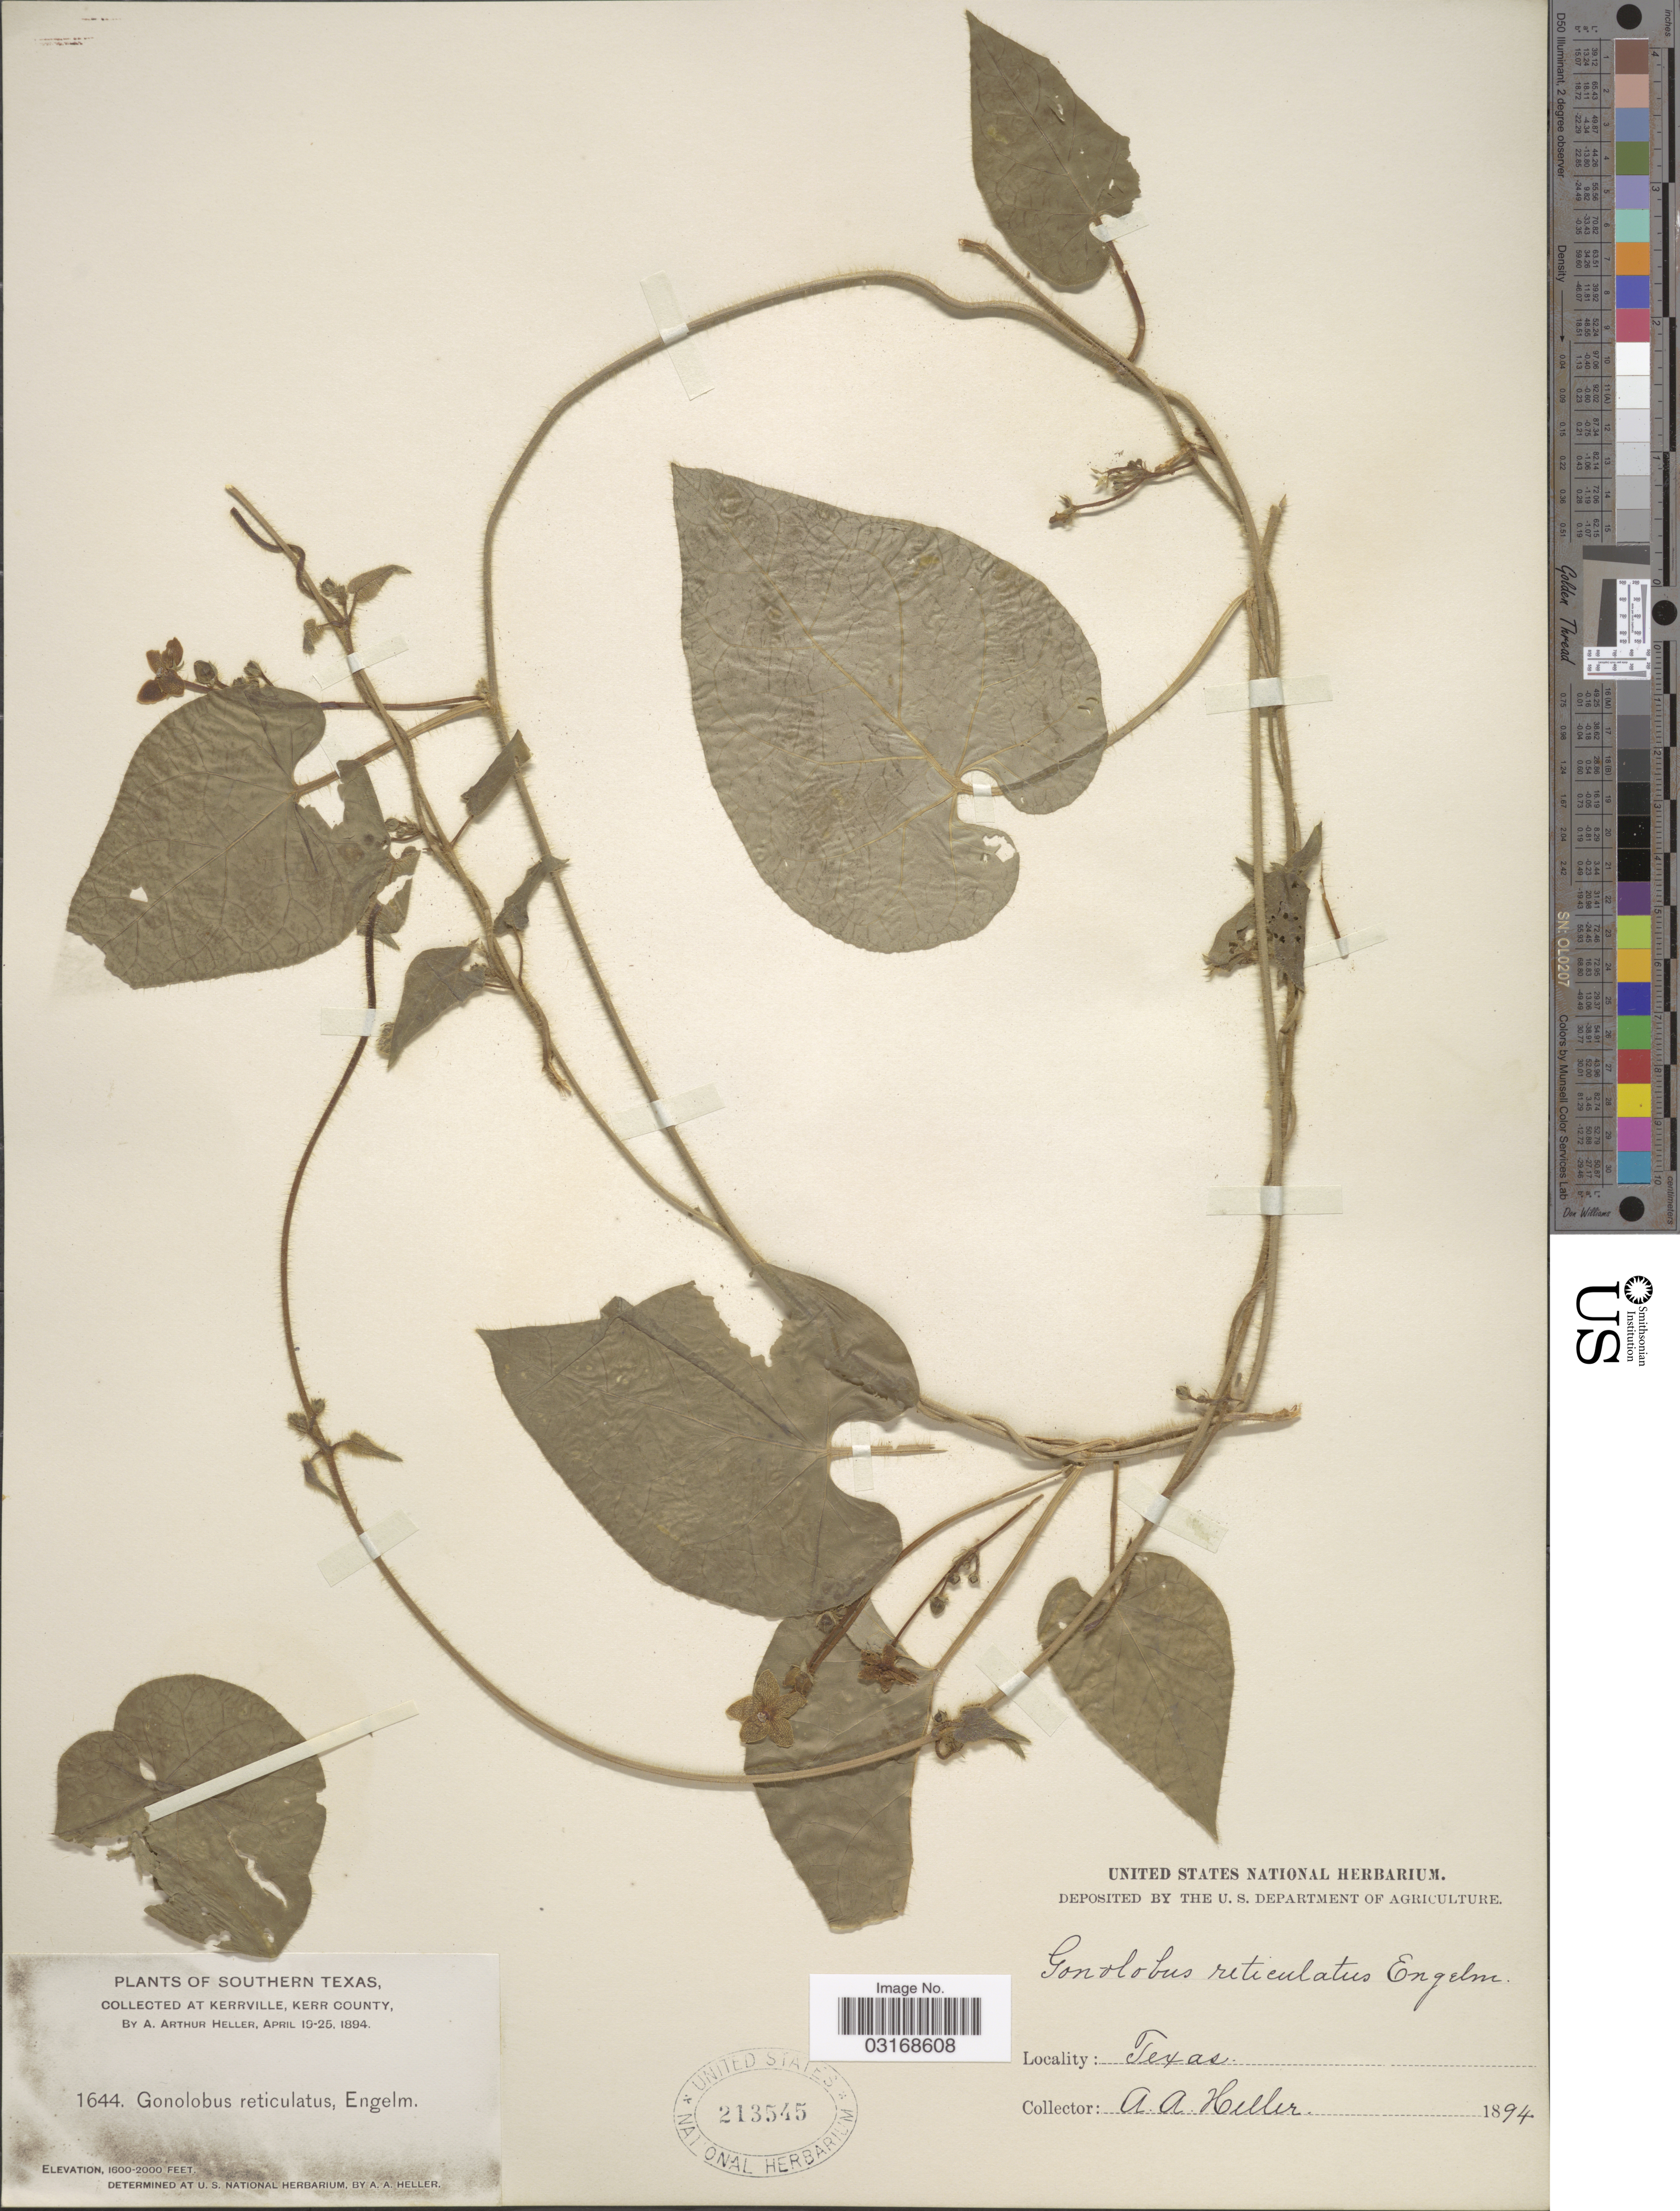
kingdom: Plantae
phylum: Tracheophyta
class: Magnoliopsida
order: Gentianales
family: Apocynaceae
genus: Matelea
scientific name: Matelea reticulata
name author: (Engelm. ex A. Gray) Woodson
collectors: A. A. Heller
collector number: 1644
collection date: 1894-04-19/1894-04-25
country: United States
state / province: Texas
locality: Southern Texas. Kerrville, Kerr County.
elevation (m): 488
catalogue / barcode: US 213545